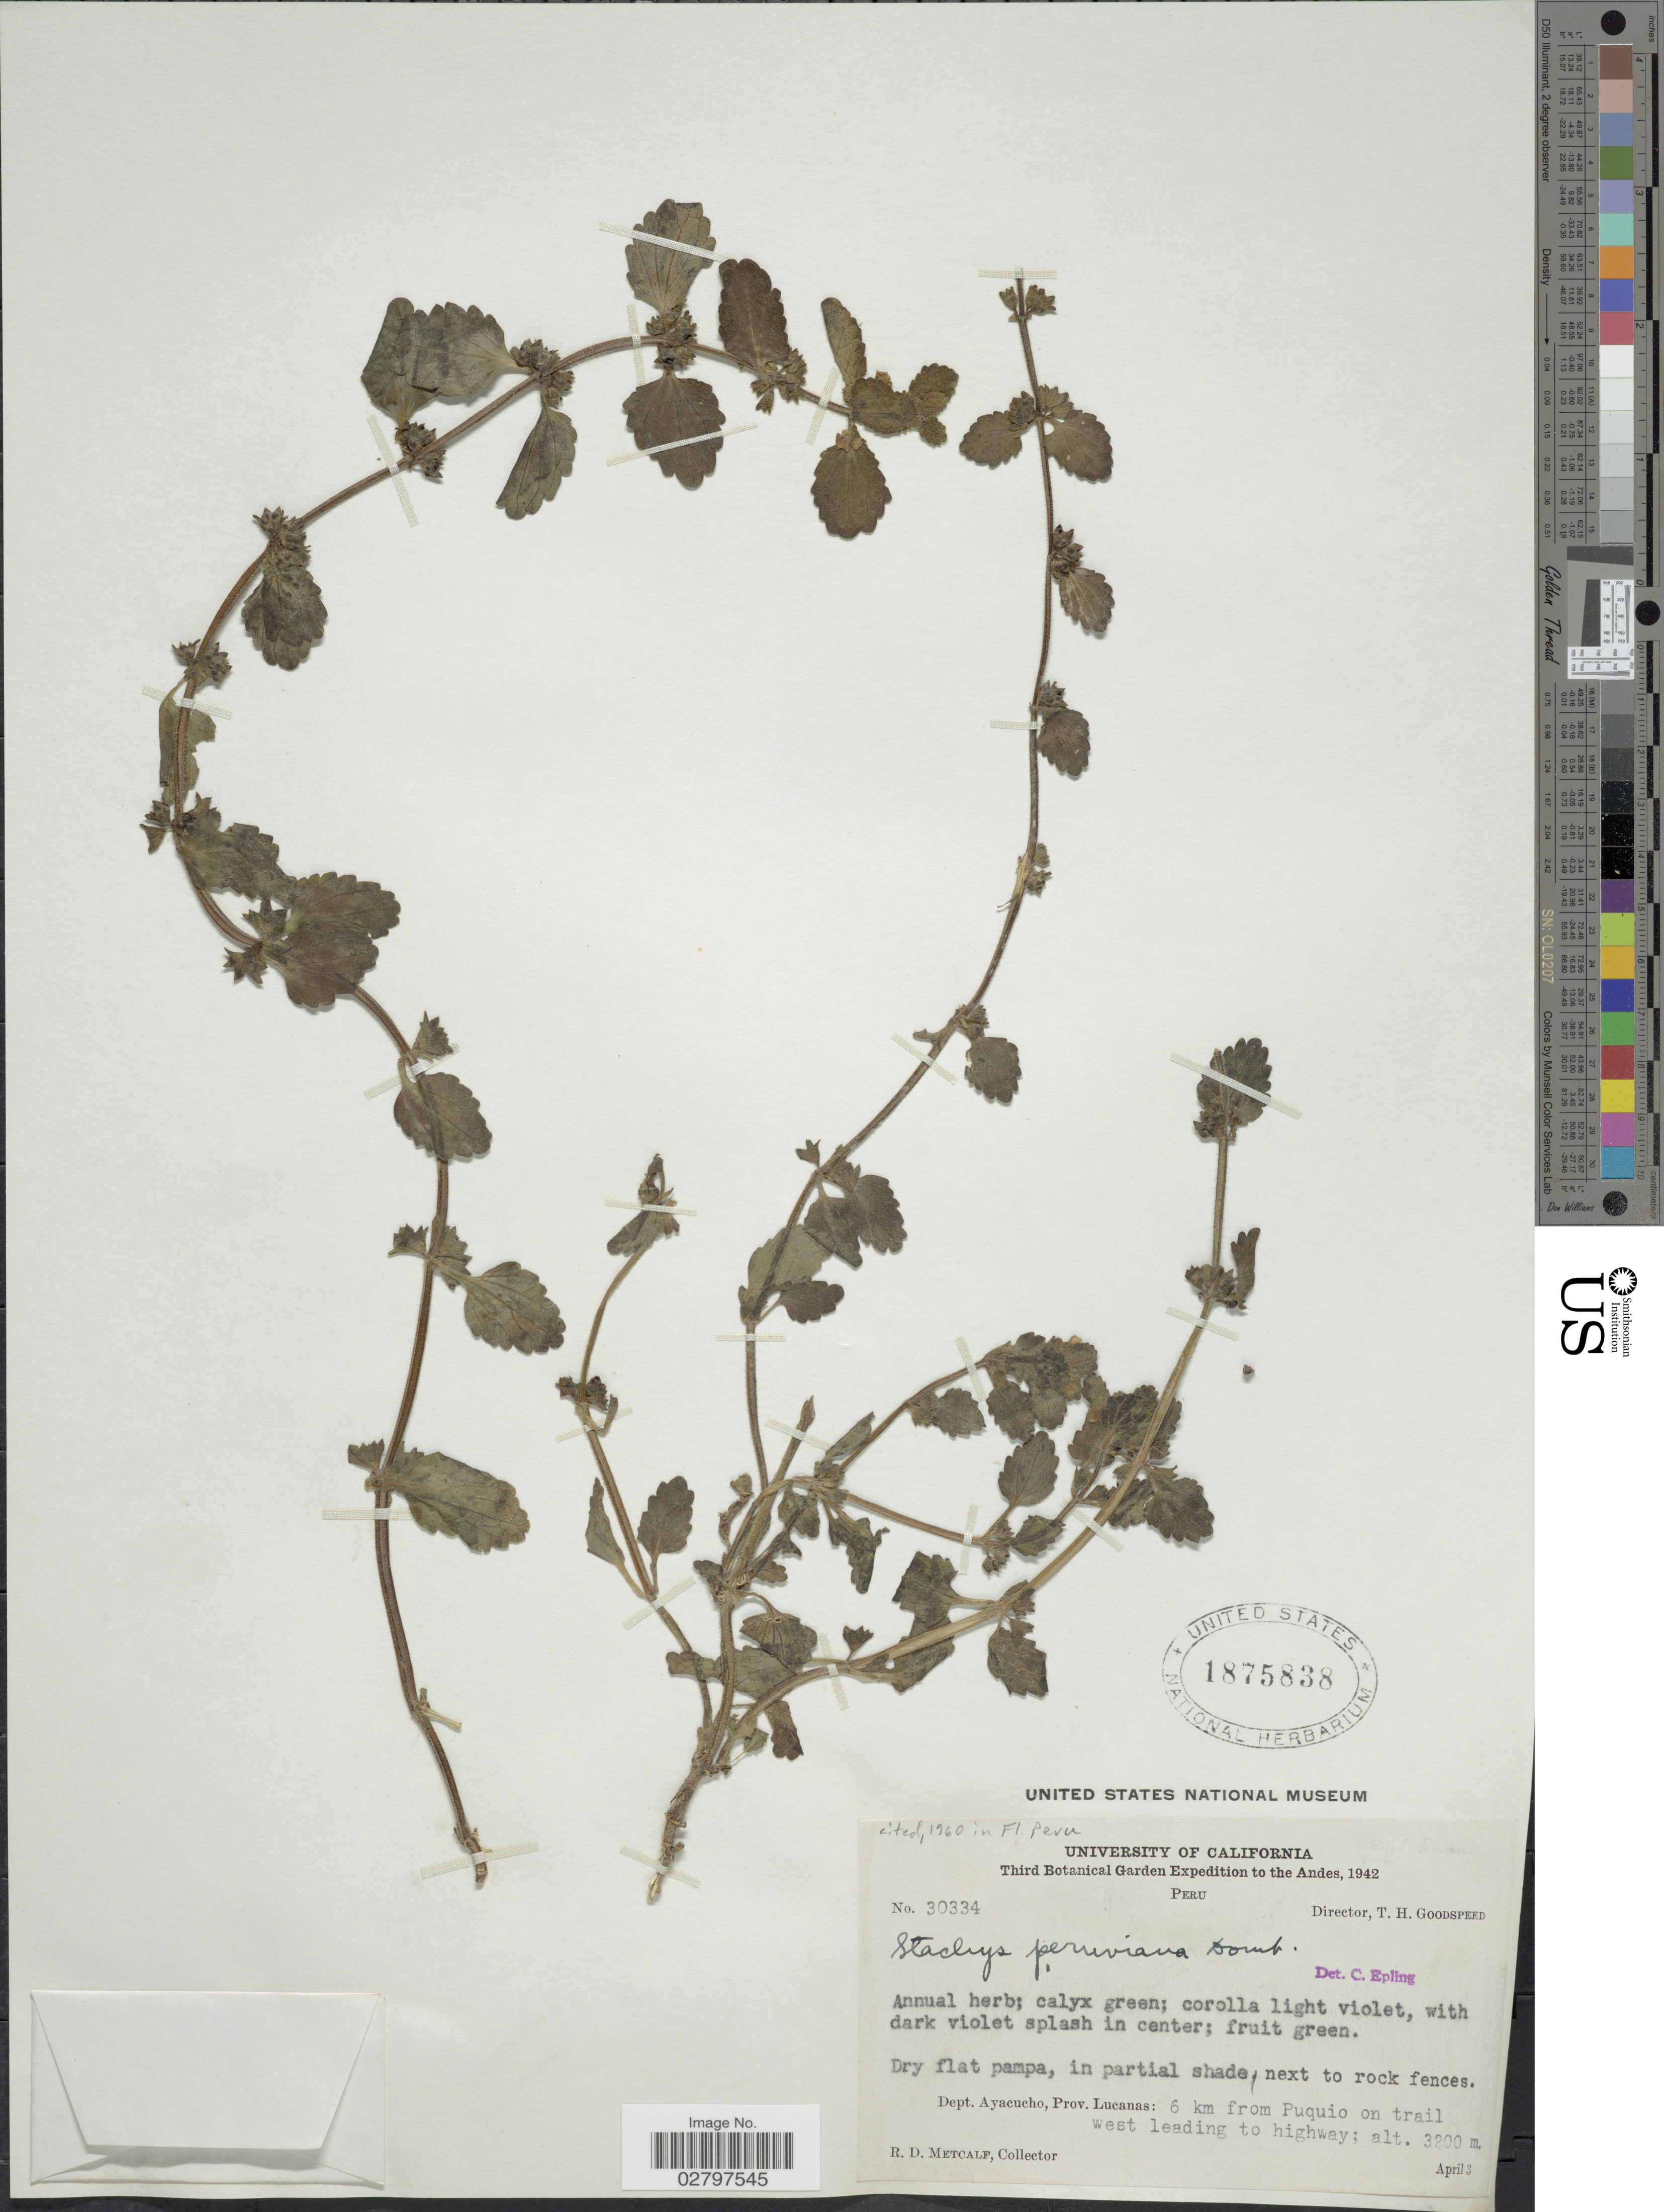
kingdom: Plantae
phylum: Tracheophyta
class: Magnoliopsida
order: Lamiales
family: Lamiaceae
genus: Stachys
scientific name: Stachys peruviana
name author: Dombey in Benth.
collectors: R. D. Metcalf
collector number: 30334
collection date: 1942-04-03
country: Peru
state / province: Ayacucho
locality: Andes, Dept. Ayacucho, Prov. Lucanas: 6 km from Puquio on trail west leading to highway.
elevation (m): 3200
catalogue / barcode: US 1875838